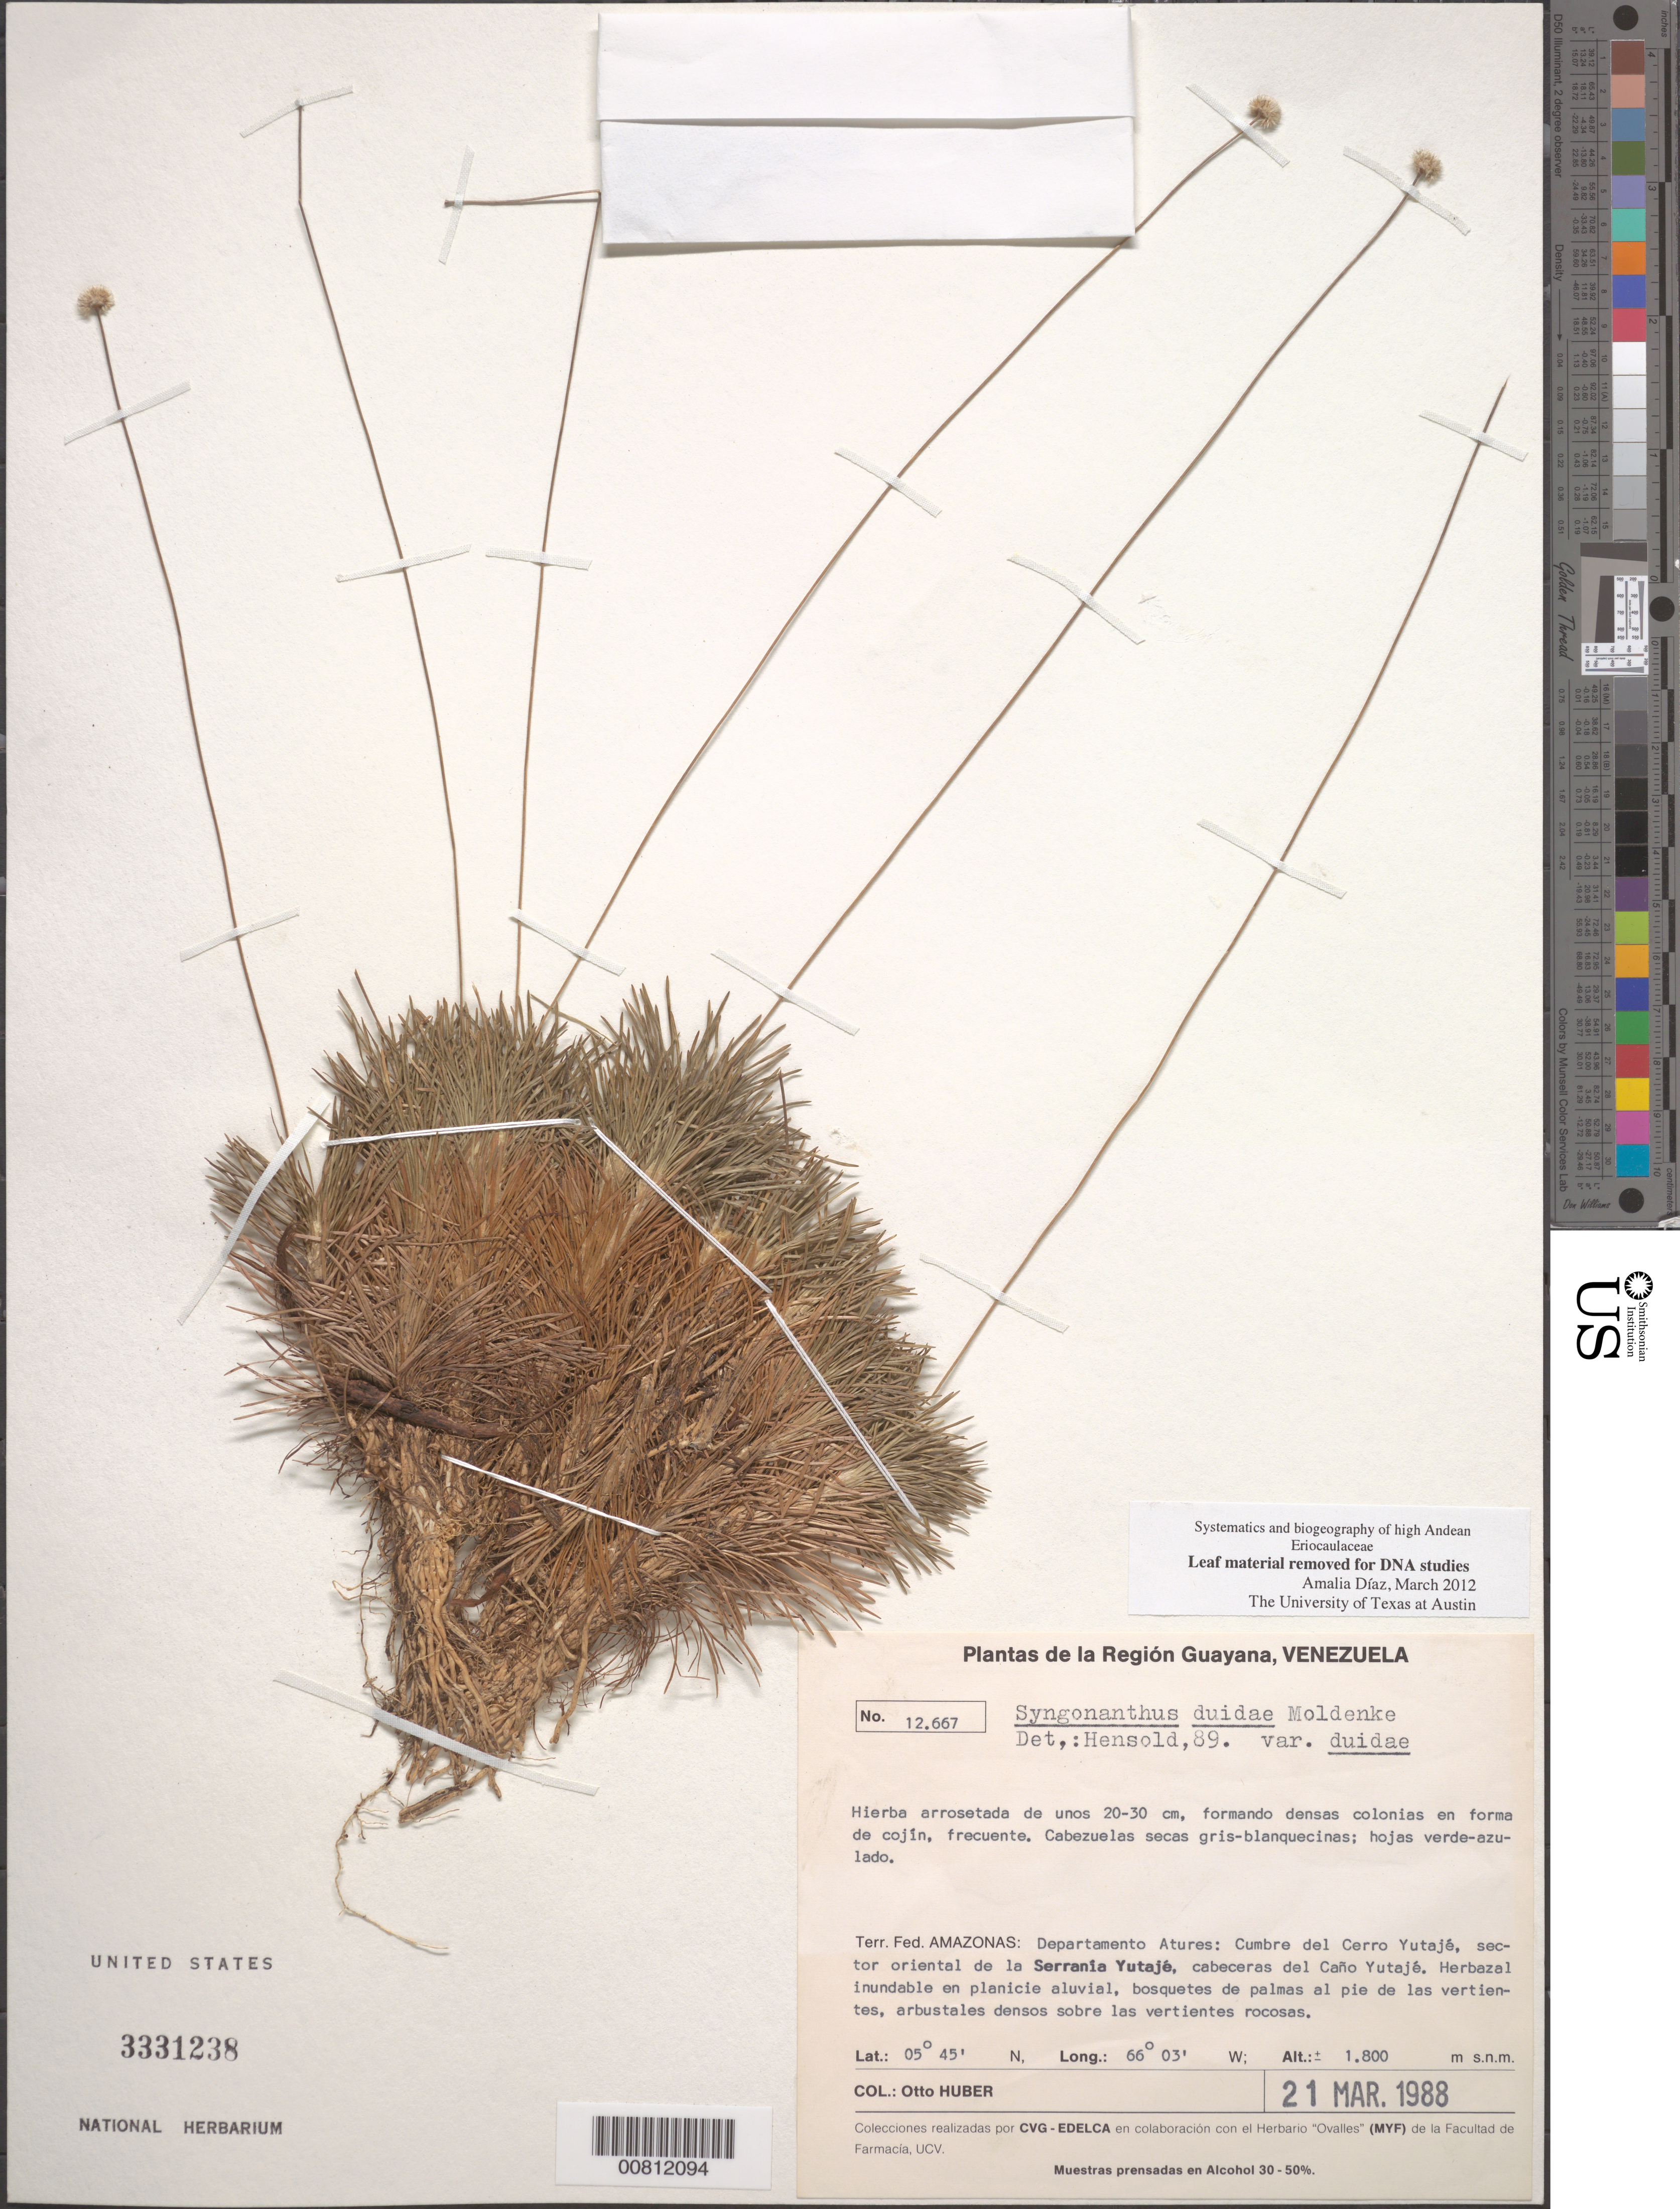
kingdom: Plantae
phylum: Tracheophyta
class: Liliopsida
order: Poales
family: Eriocaulaceae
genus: Syngonanthus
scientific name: Syngonanthus duidae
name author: Moldenke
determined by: Hensold, N.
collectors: O. Huber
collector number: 12667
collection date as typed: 21-Mar-88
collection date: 1988-03-21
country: Venezuela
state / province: Amazonas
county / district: Atures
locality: Cerro Yutajé, cumbre, sector oriental de la Serrania Yutajé, cabeceras del Caño Yutajé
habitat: Herbazal inundable en planicie aluvial, bosquetes de palmas al pié de las vertientes, arbustales densos sobre las vertientes rocosas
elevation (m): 1800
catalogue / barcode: US 3331238